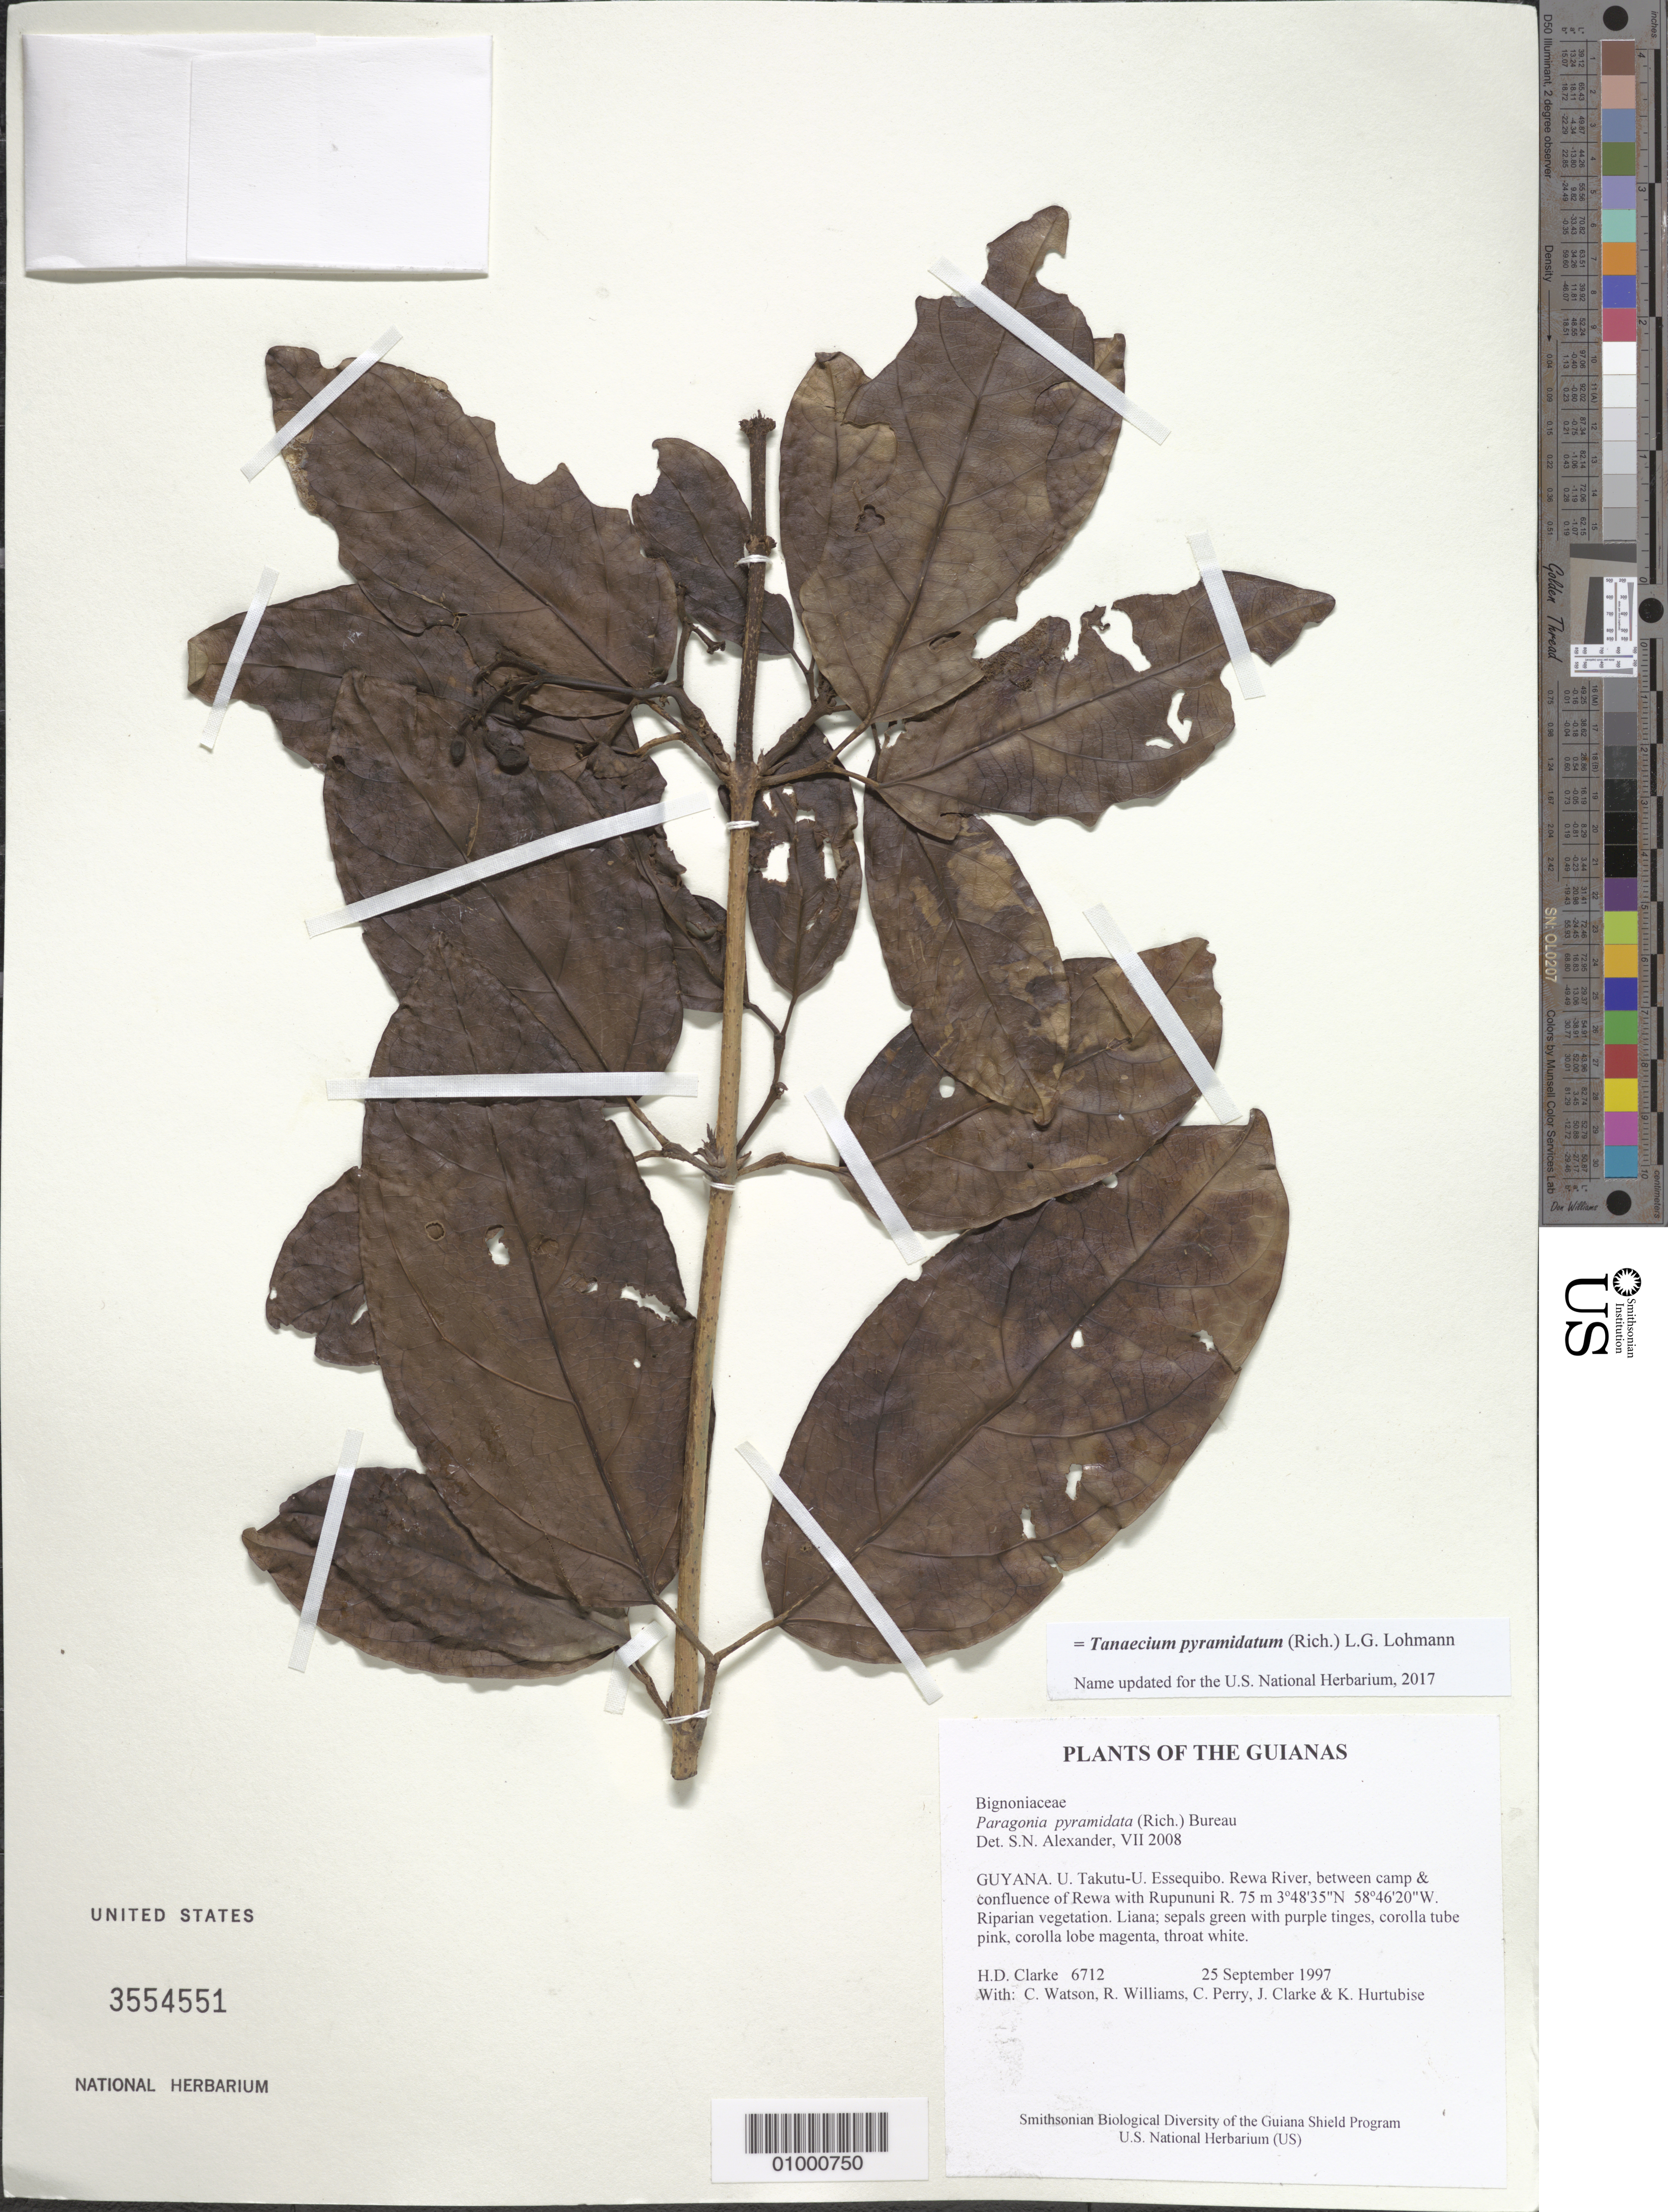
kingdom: Plantae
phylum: Tracheophyta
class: Magnoliopsida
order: Lamiales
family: Bignoniaceae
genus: Tanaecium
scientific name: Tanaecium pyramidatum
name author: (Rich.) L.G. Lohmann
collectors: H. D. Clarke, C. Watson, R. Williams, C. Perry, J. Clarke & K. Hurtubise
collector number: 6712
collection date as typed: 25 September 1997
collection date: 1997-09-25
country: Guyana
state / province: U. Takutu-U. Essequibo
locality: Rewa River, between camp & confluence of Rewa with Rupununi R.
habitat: Riparian vegetation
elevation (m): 75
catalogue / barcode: US 3554551